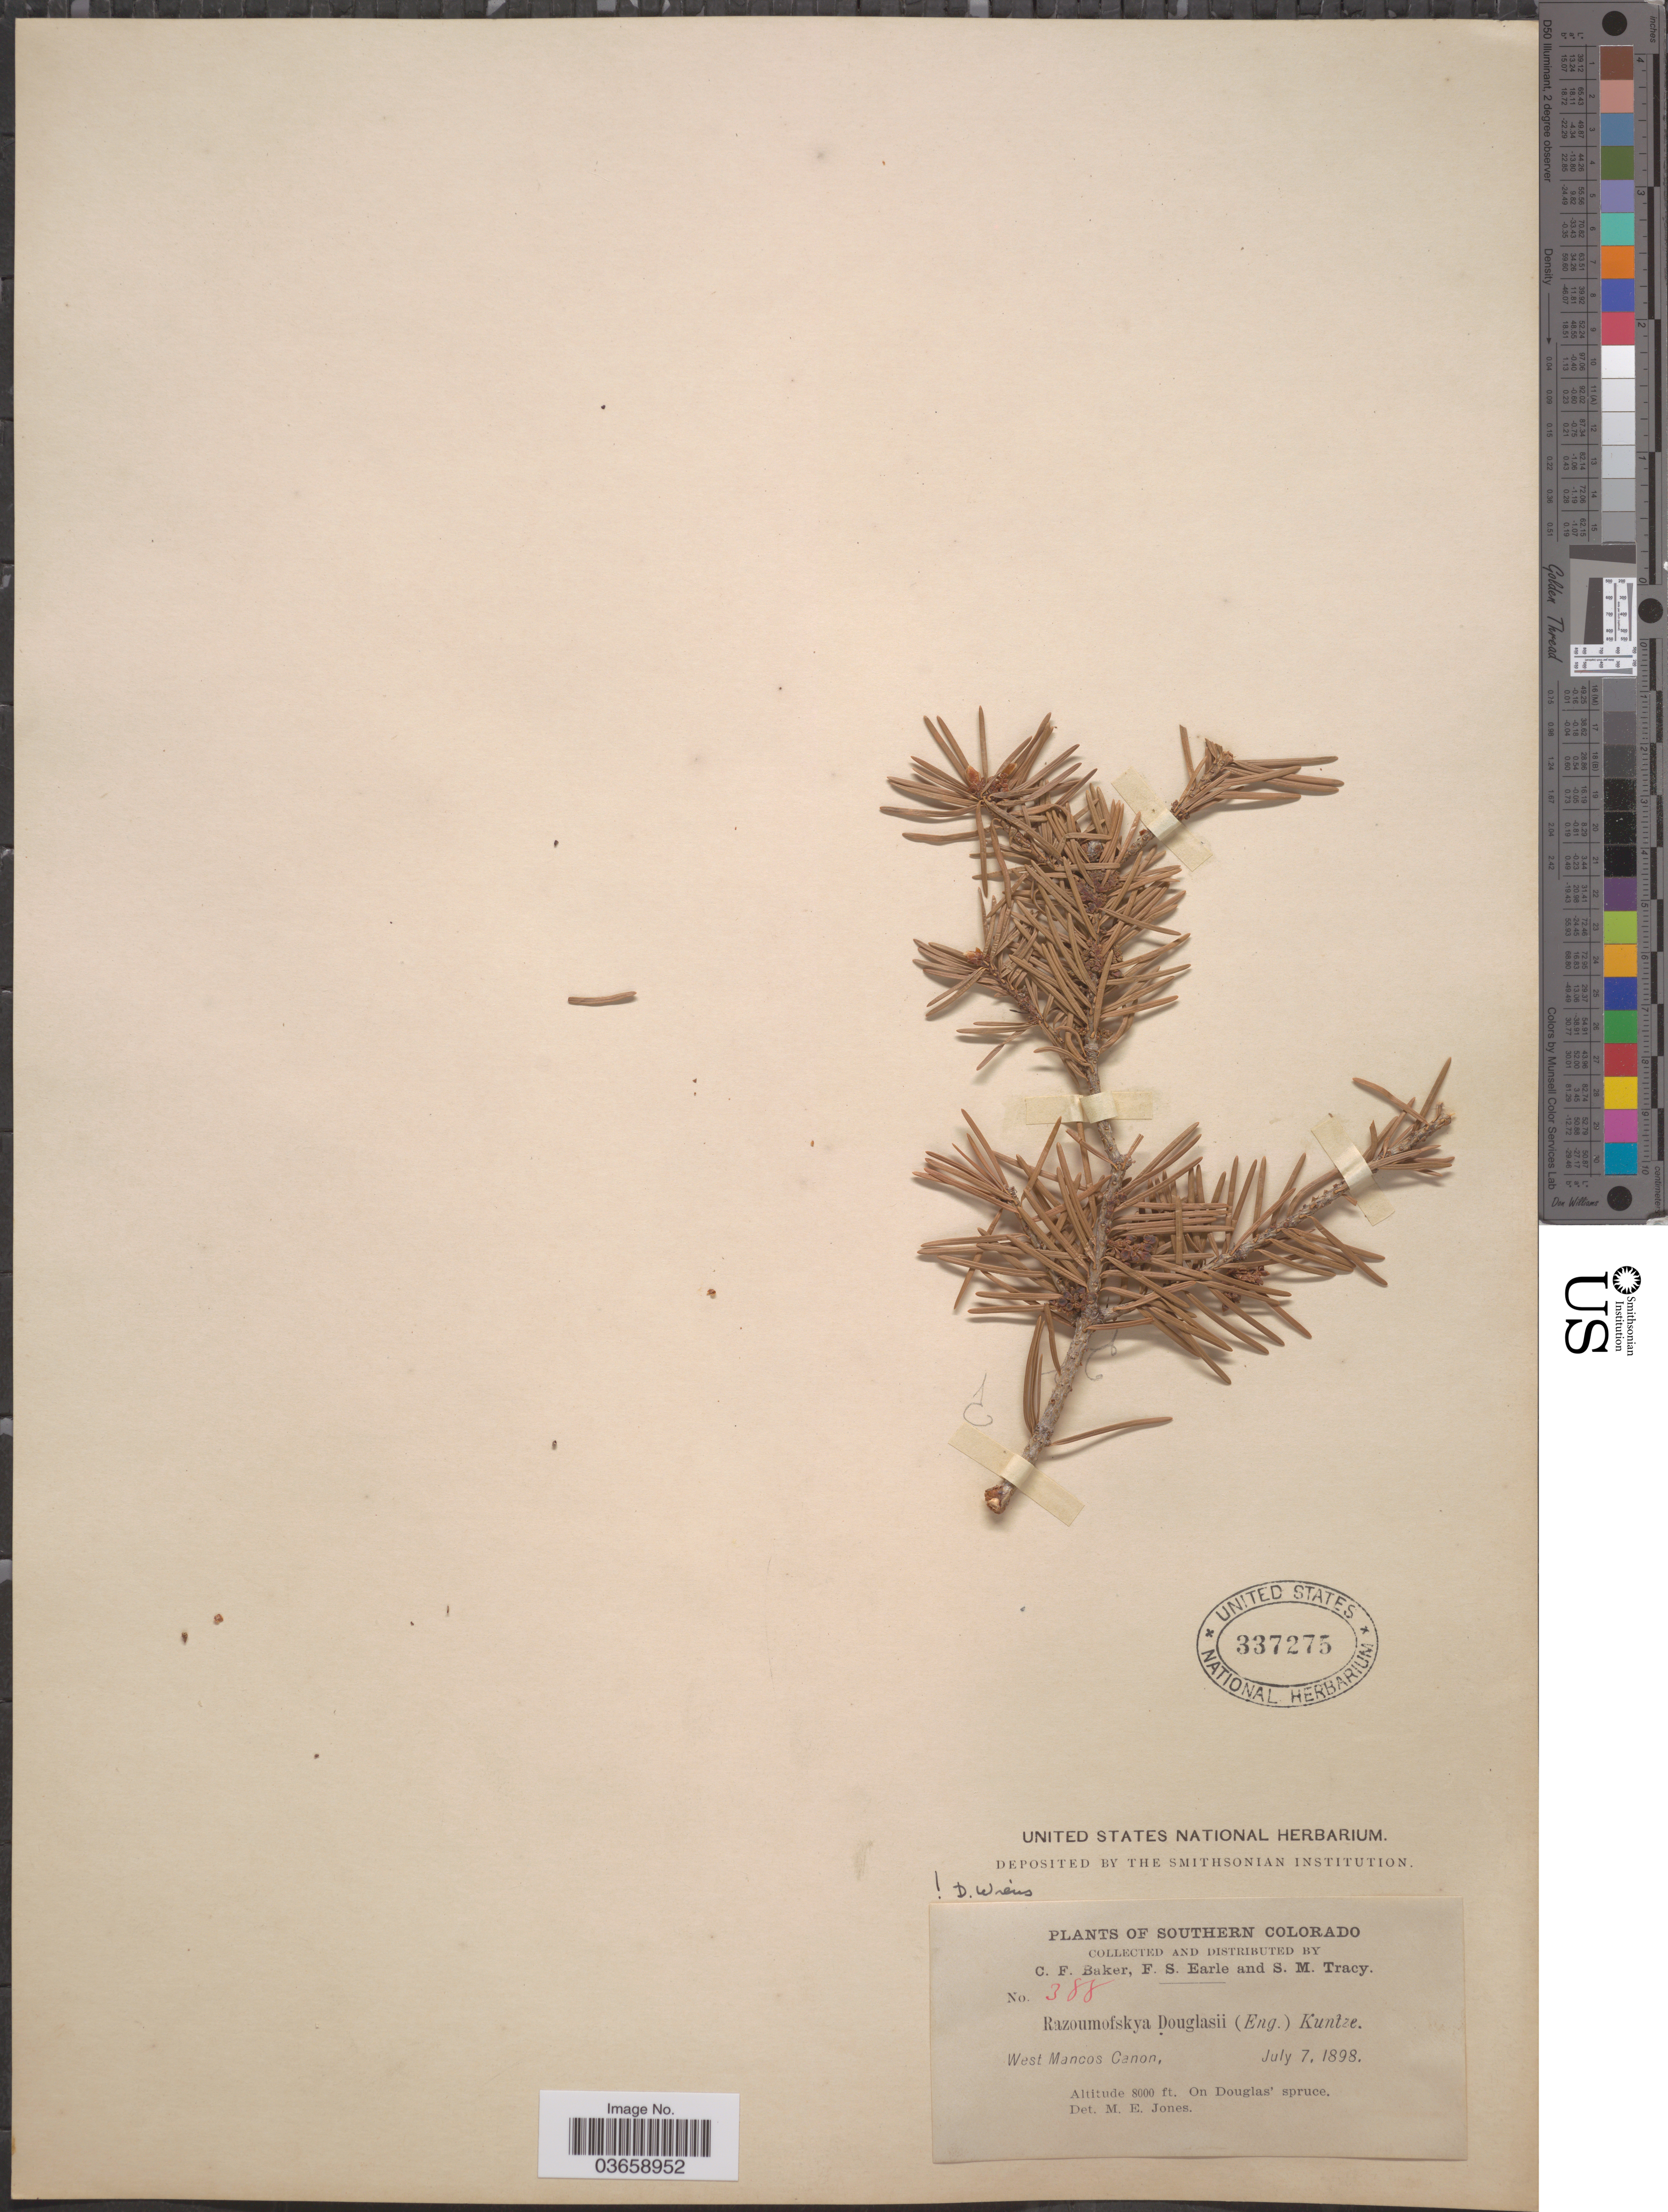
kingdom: Plantae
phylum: Tracheophyta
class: Magnoliopsida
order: Santalales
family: Viscaceae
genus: Arceuthobium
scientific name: Arceuthobium douglasii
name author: Engelm. in G.M. Wheeler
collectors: C. F. Baker, F. S. Earle & S. M. Tracy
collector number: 388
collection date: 1898-07-07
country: United States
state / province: Colorado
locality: Southern Colorado. West Mancos Canon.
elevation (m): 2438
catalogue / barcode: US 337275